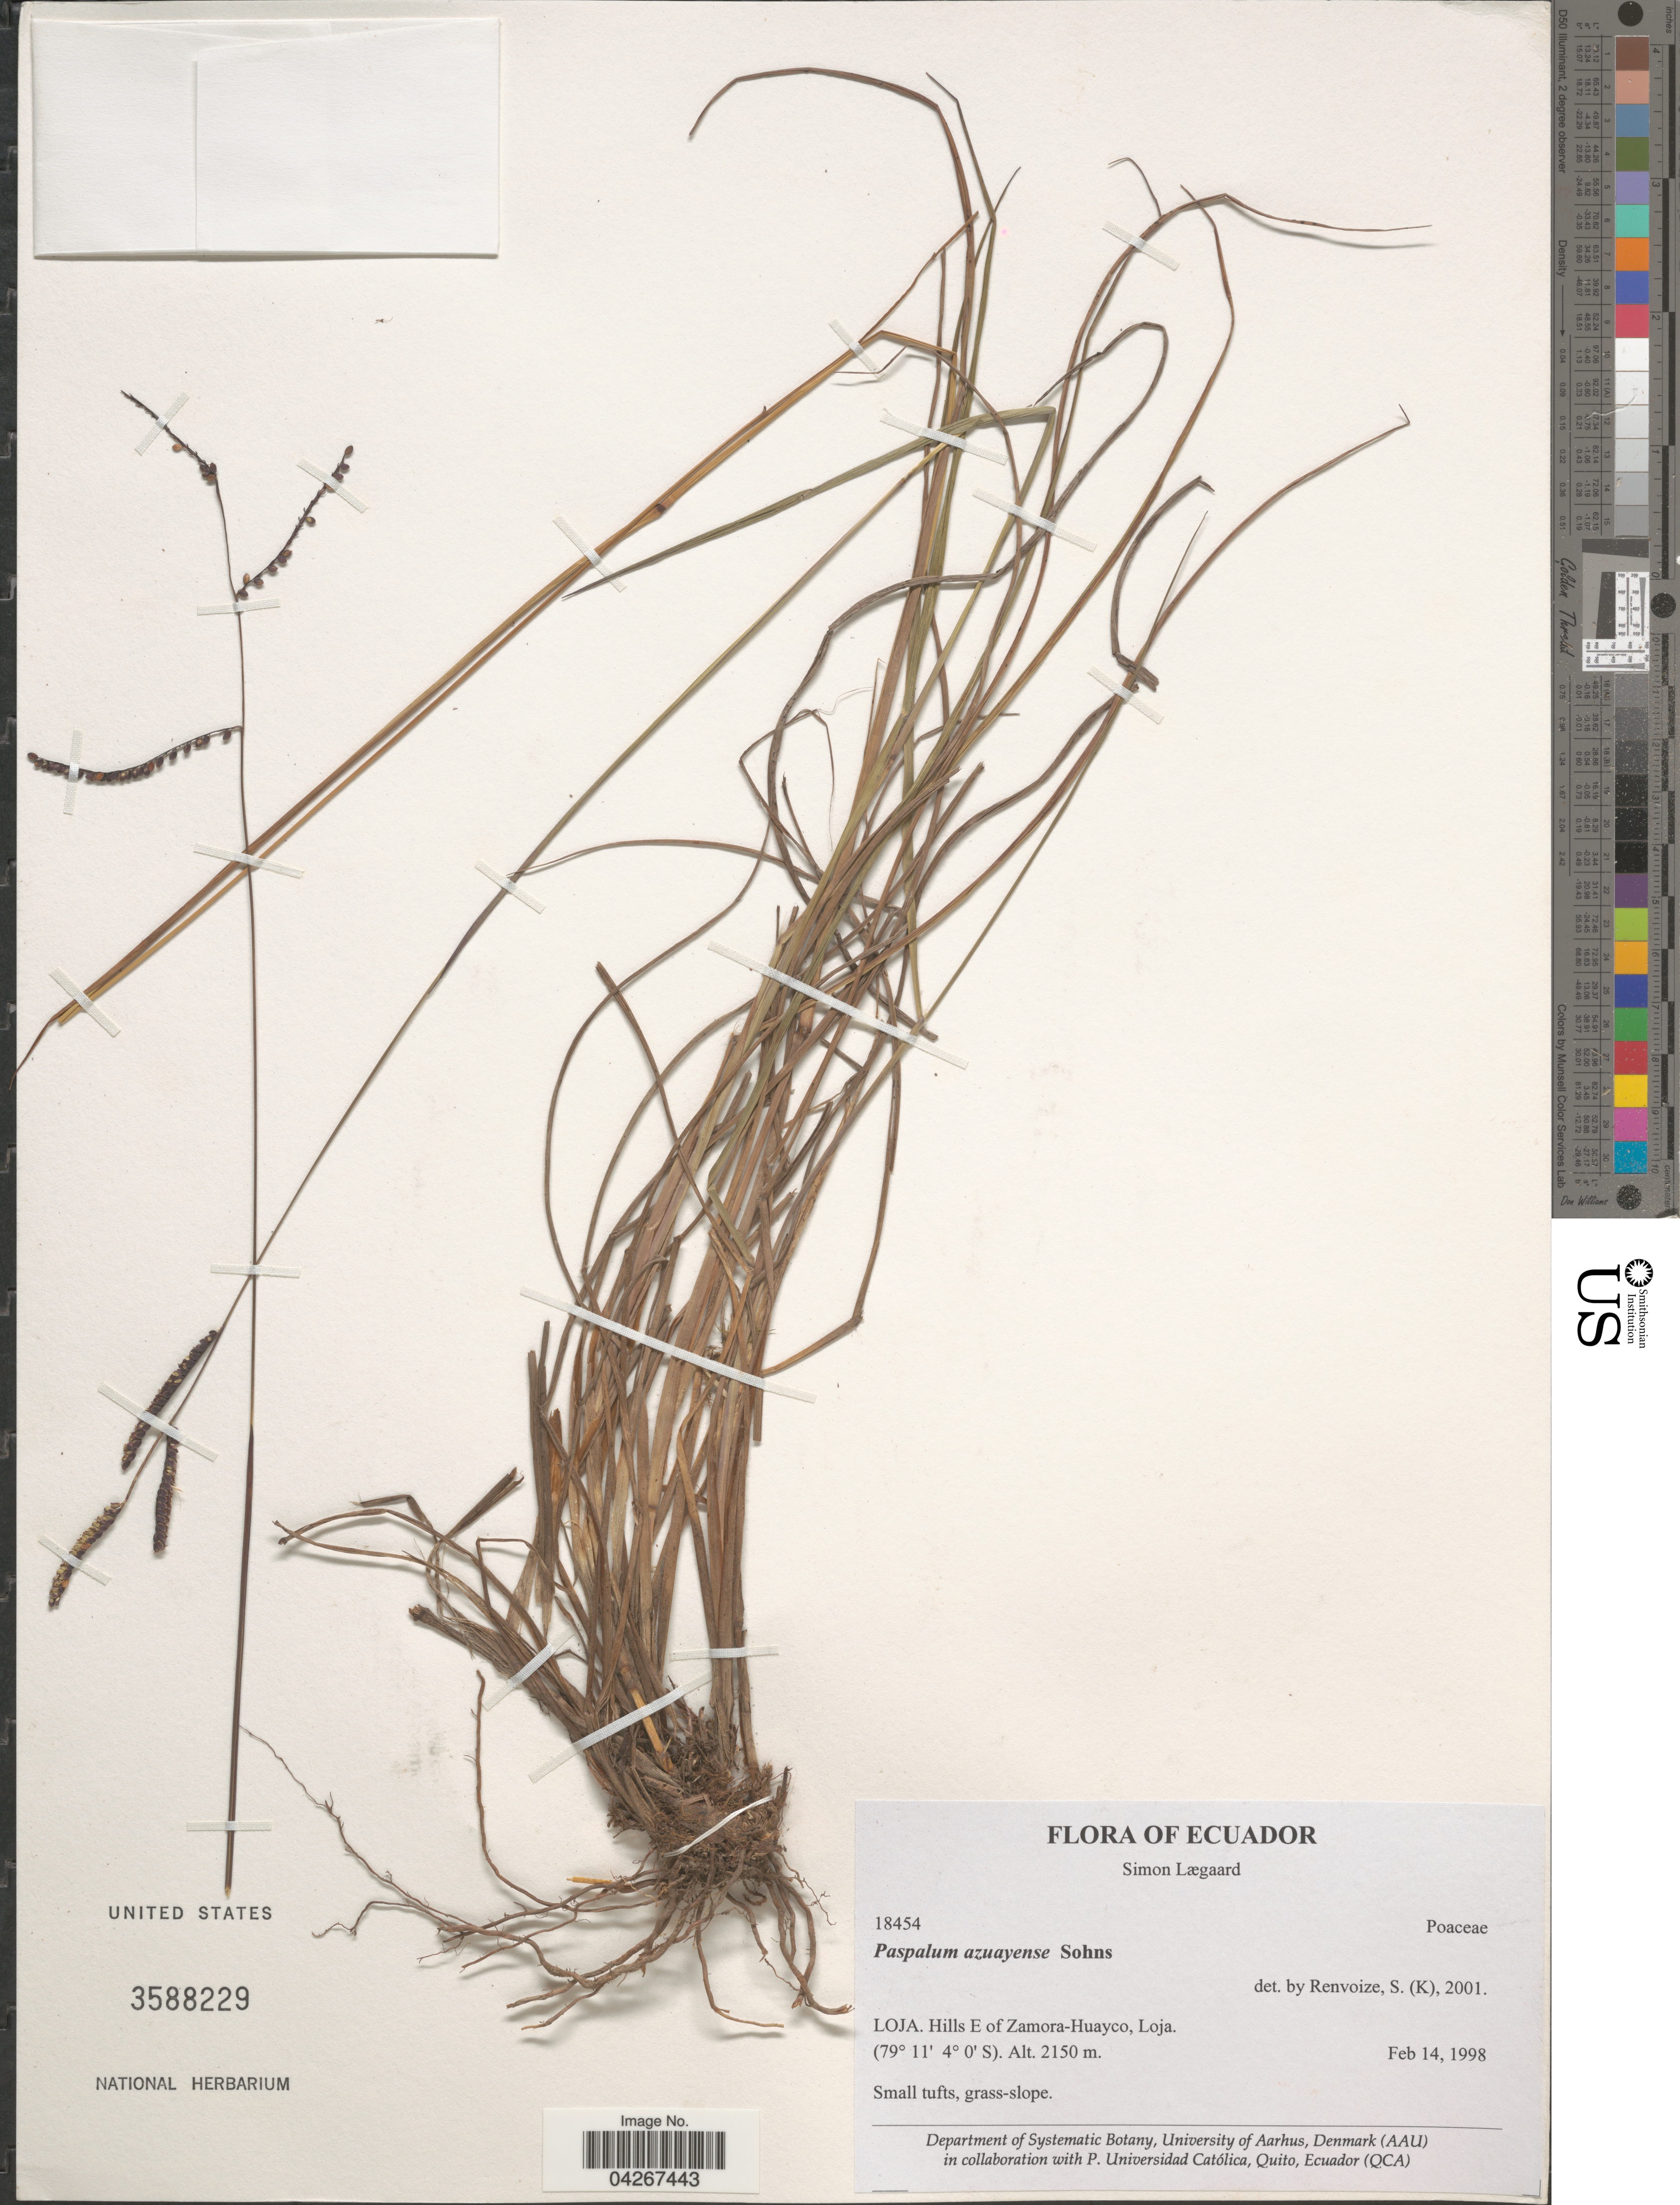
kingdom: Plantae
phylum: Tracheophyta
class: Liliopsida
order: Poales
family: Poaceae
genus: Paspalum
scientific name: Paspalum azuayense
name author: Sohns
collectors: S. Lægaard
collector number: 18454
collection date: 1998-02-14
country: Ecuador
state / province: Loja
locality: Hills E of Zamora-Huayco.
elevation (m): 2150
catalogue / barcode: US 3588229